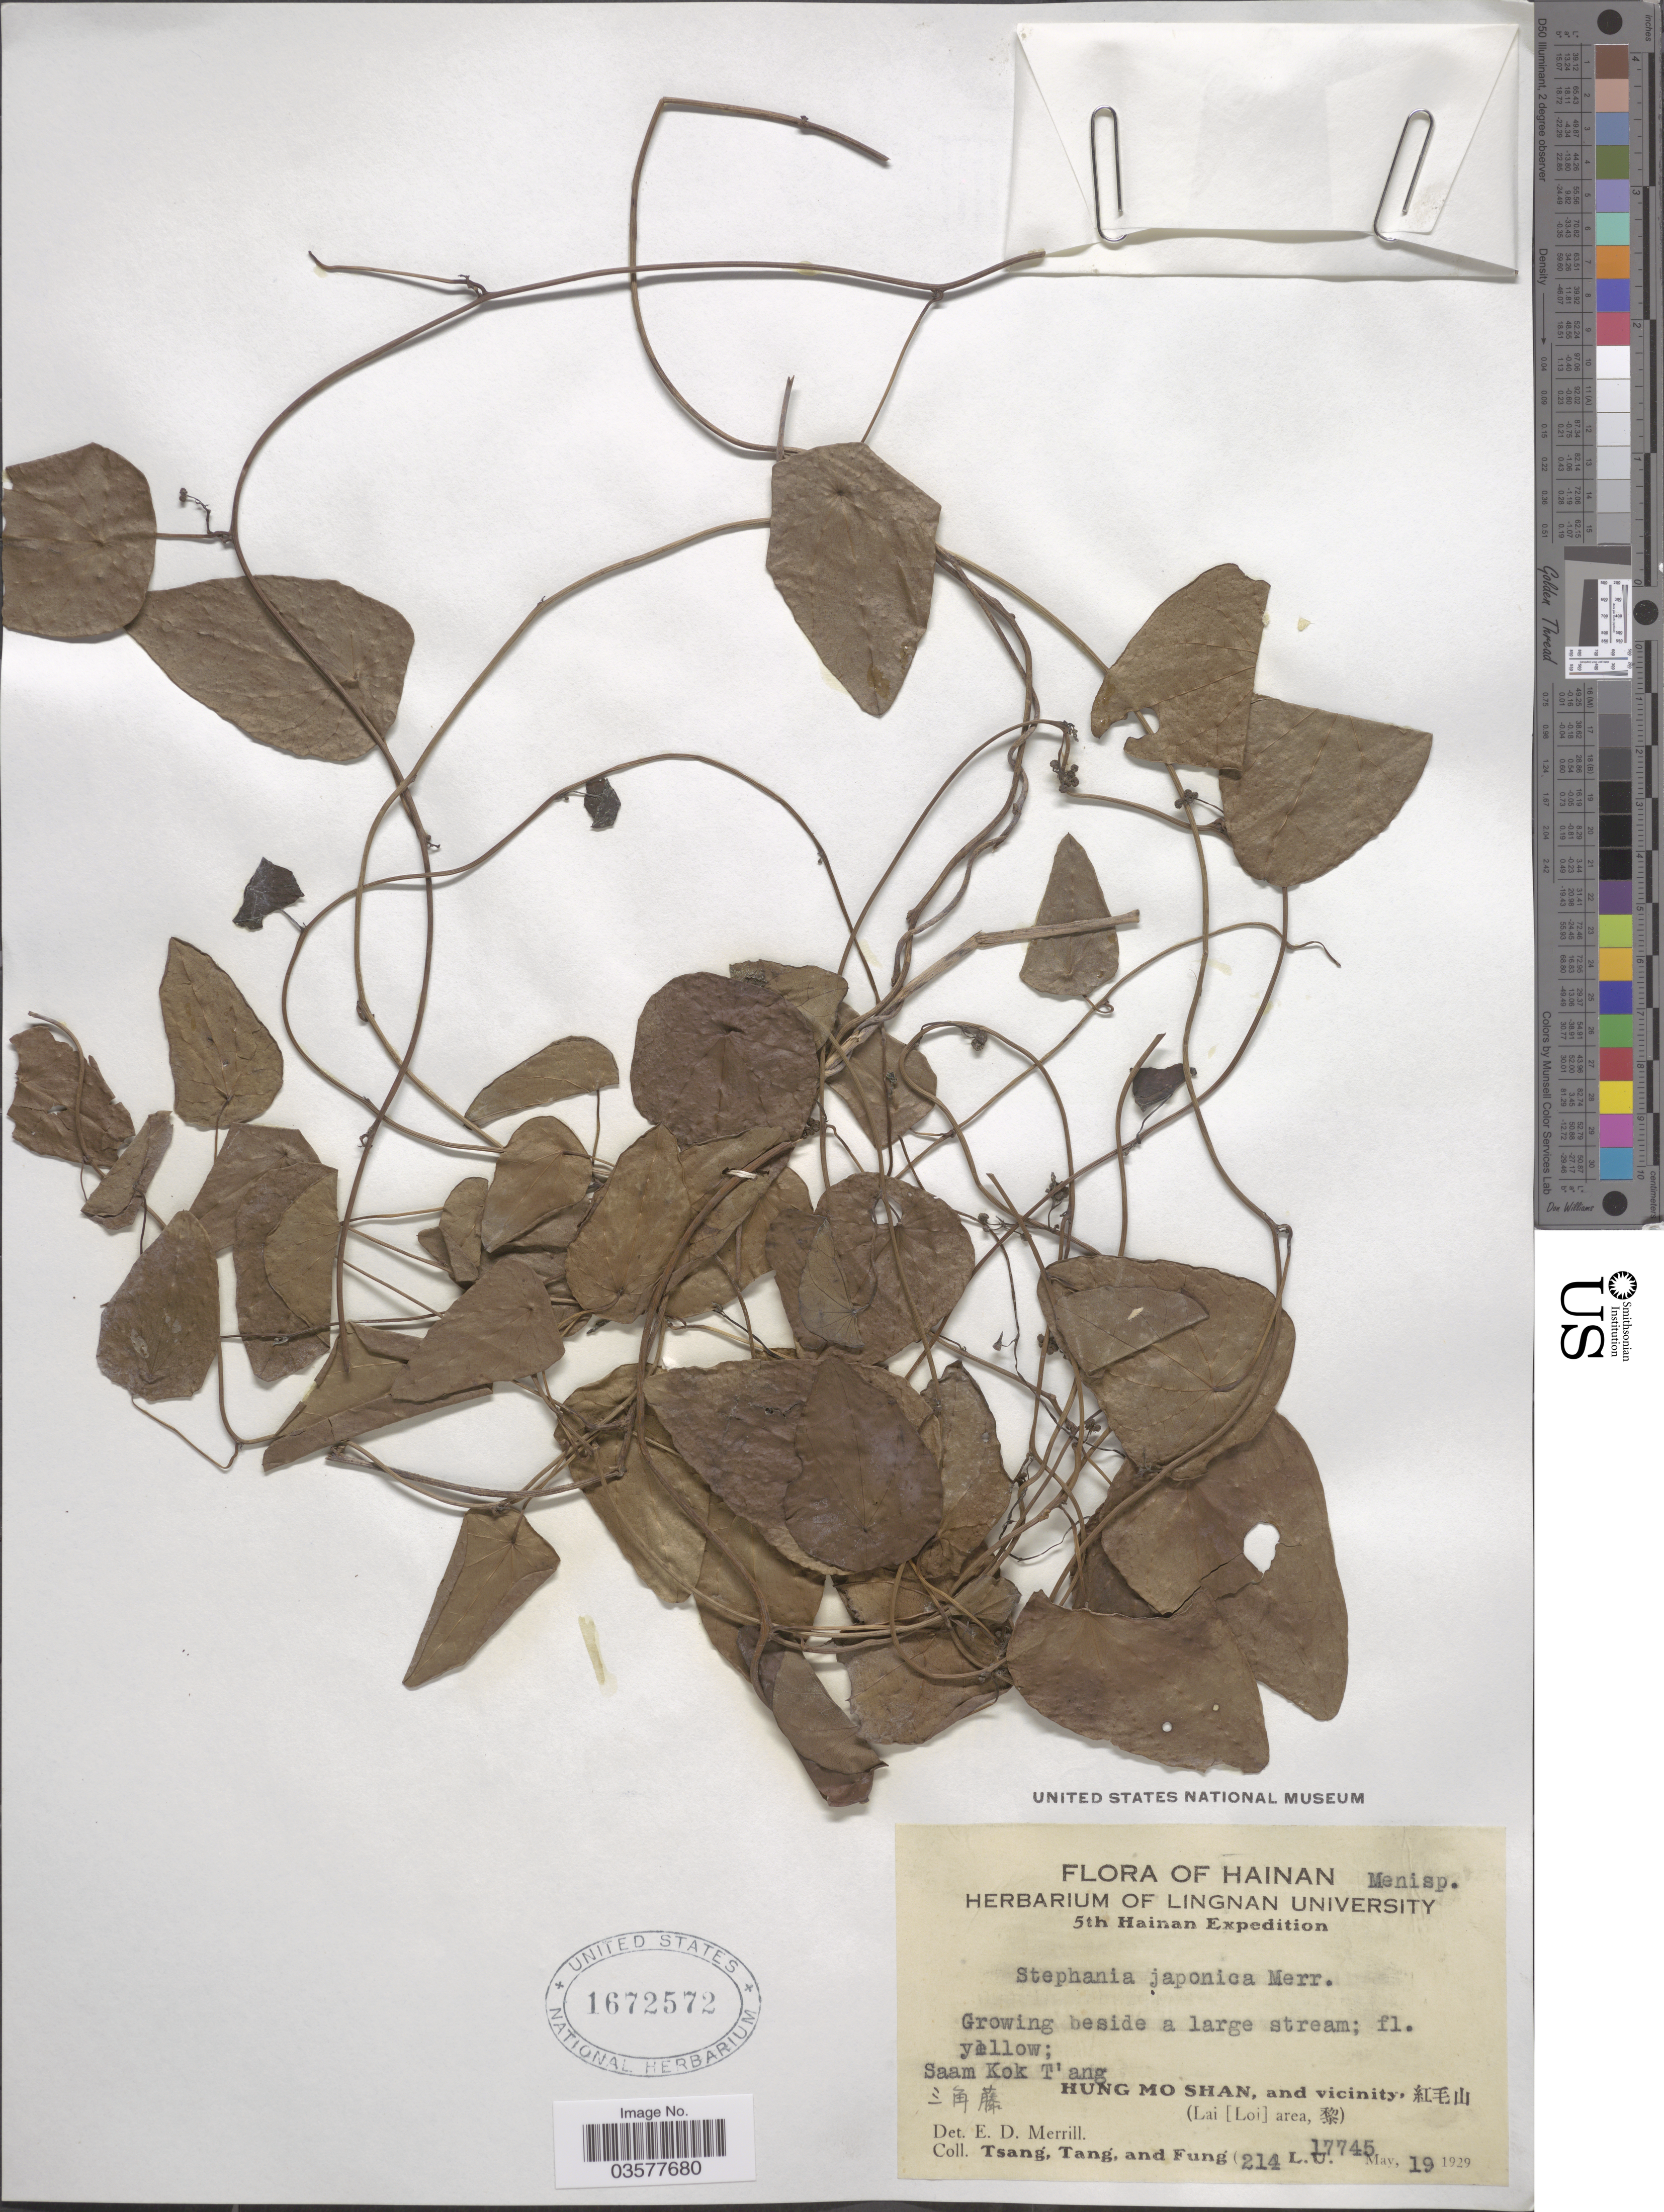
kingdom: Plantae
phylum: Tracheophyta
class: Magnoliopsida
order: Ranunculales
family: Menispermaceae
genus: Stephania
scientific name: Stephania japonica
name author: (Thunb.) Miers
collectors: -. T'sang, -- Tang & Fung, --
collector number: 214L.U.17745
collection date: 1929-05-19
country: China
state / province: Hainan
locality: Saam Kok T'ang X. Hung Mo Shan, and vicinity, X. (Lai [Loi] area, X).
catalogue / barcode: US 1672572